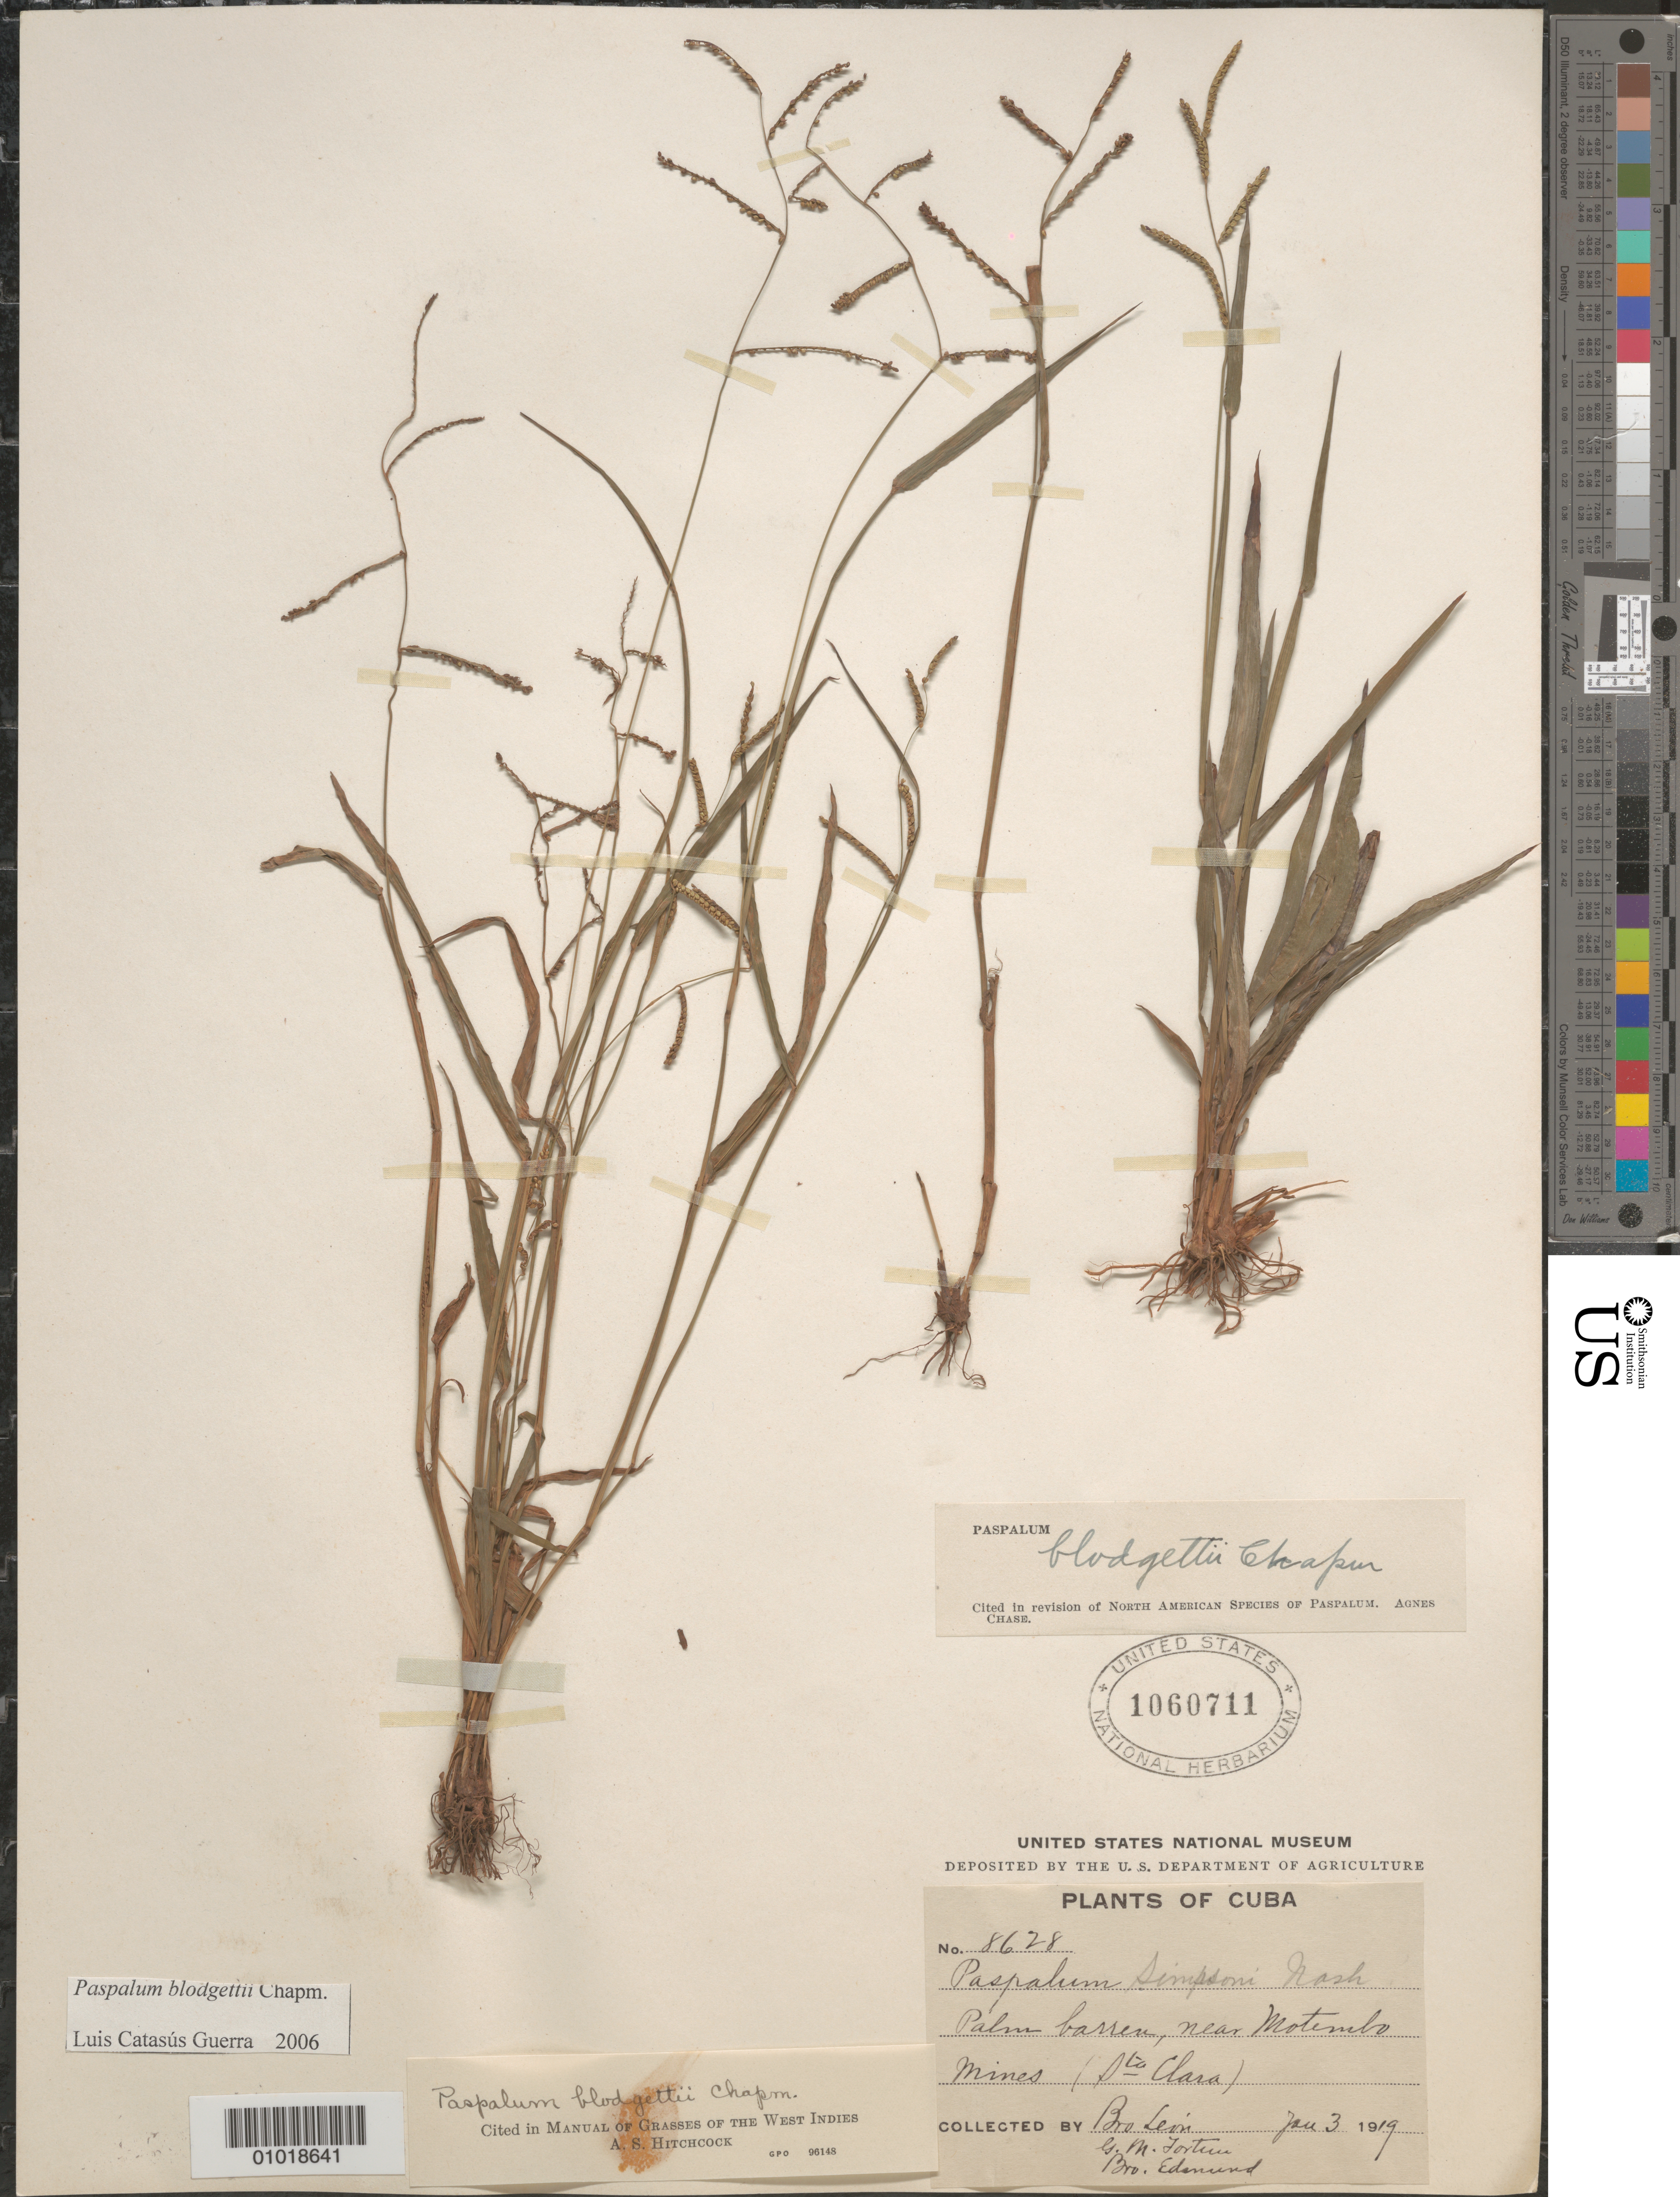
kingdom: Plantae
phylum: Tracheophyta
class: Liliopsida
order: Poales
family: Poaceae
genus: Paspalum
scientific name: Paspalum blodgettii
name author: Chapm.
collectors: Bro. León & B. Edmond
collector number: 8628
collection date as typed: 03 Jun 1919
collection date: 1919-06-03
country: Cuba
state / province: Villa Clara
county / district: Santa Clara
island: Cuba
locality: Palm barren, near Motembo Mines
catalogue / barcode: US 1060711